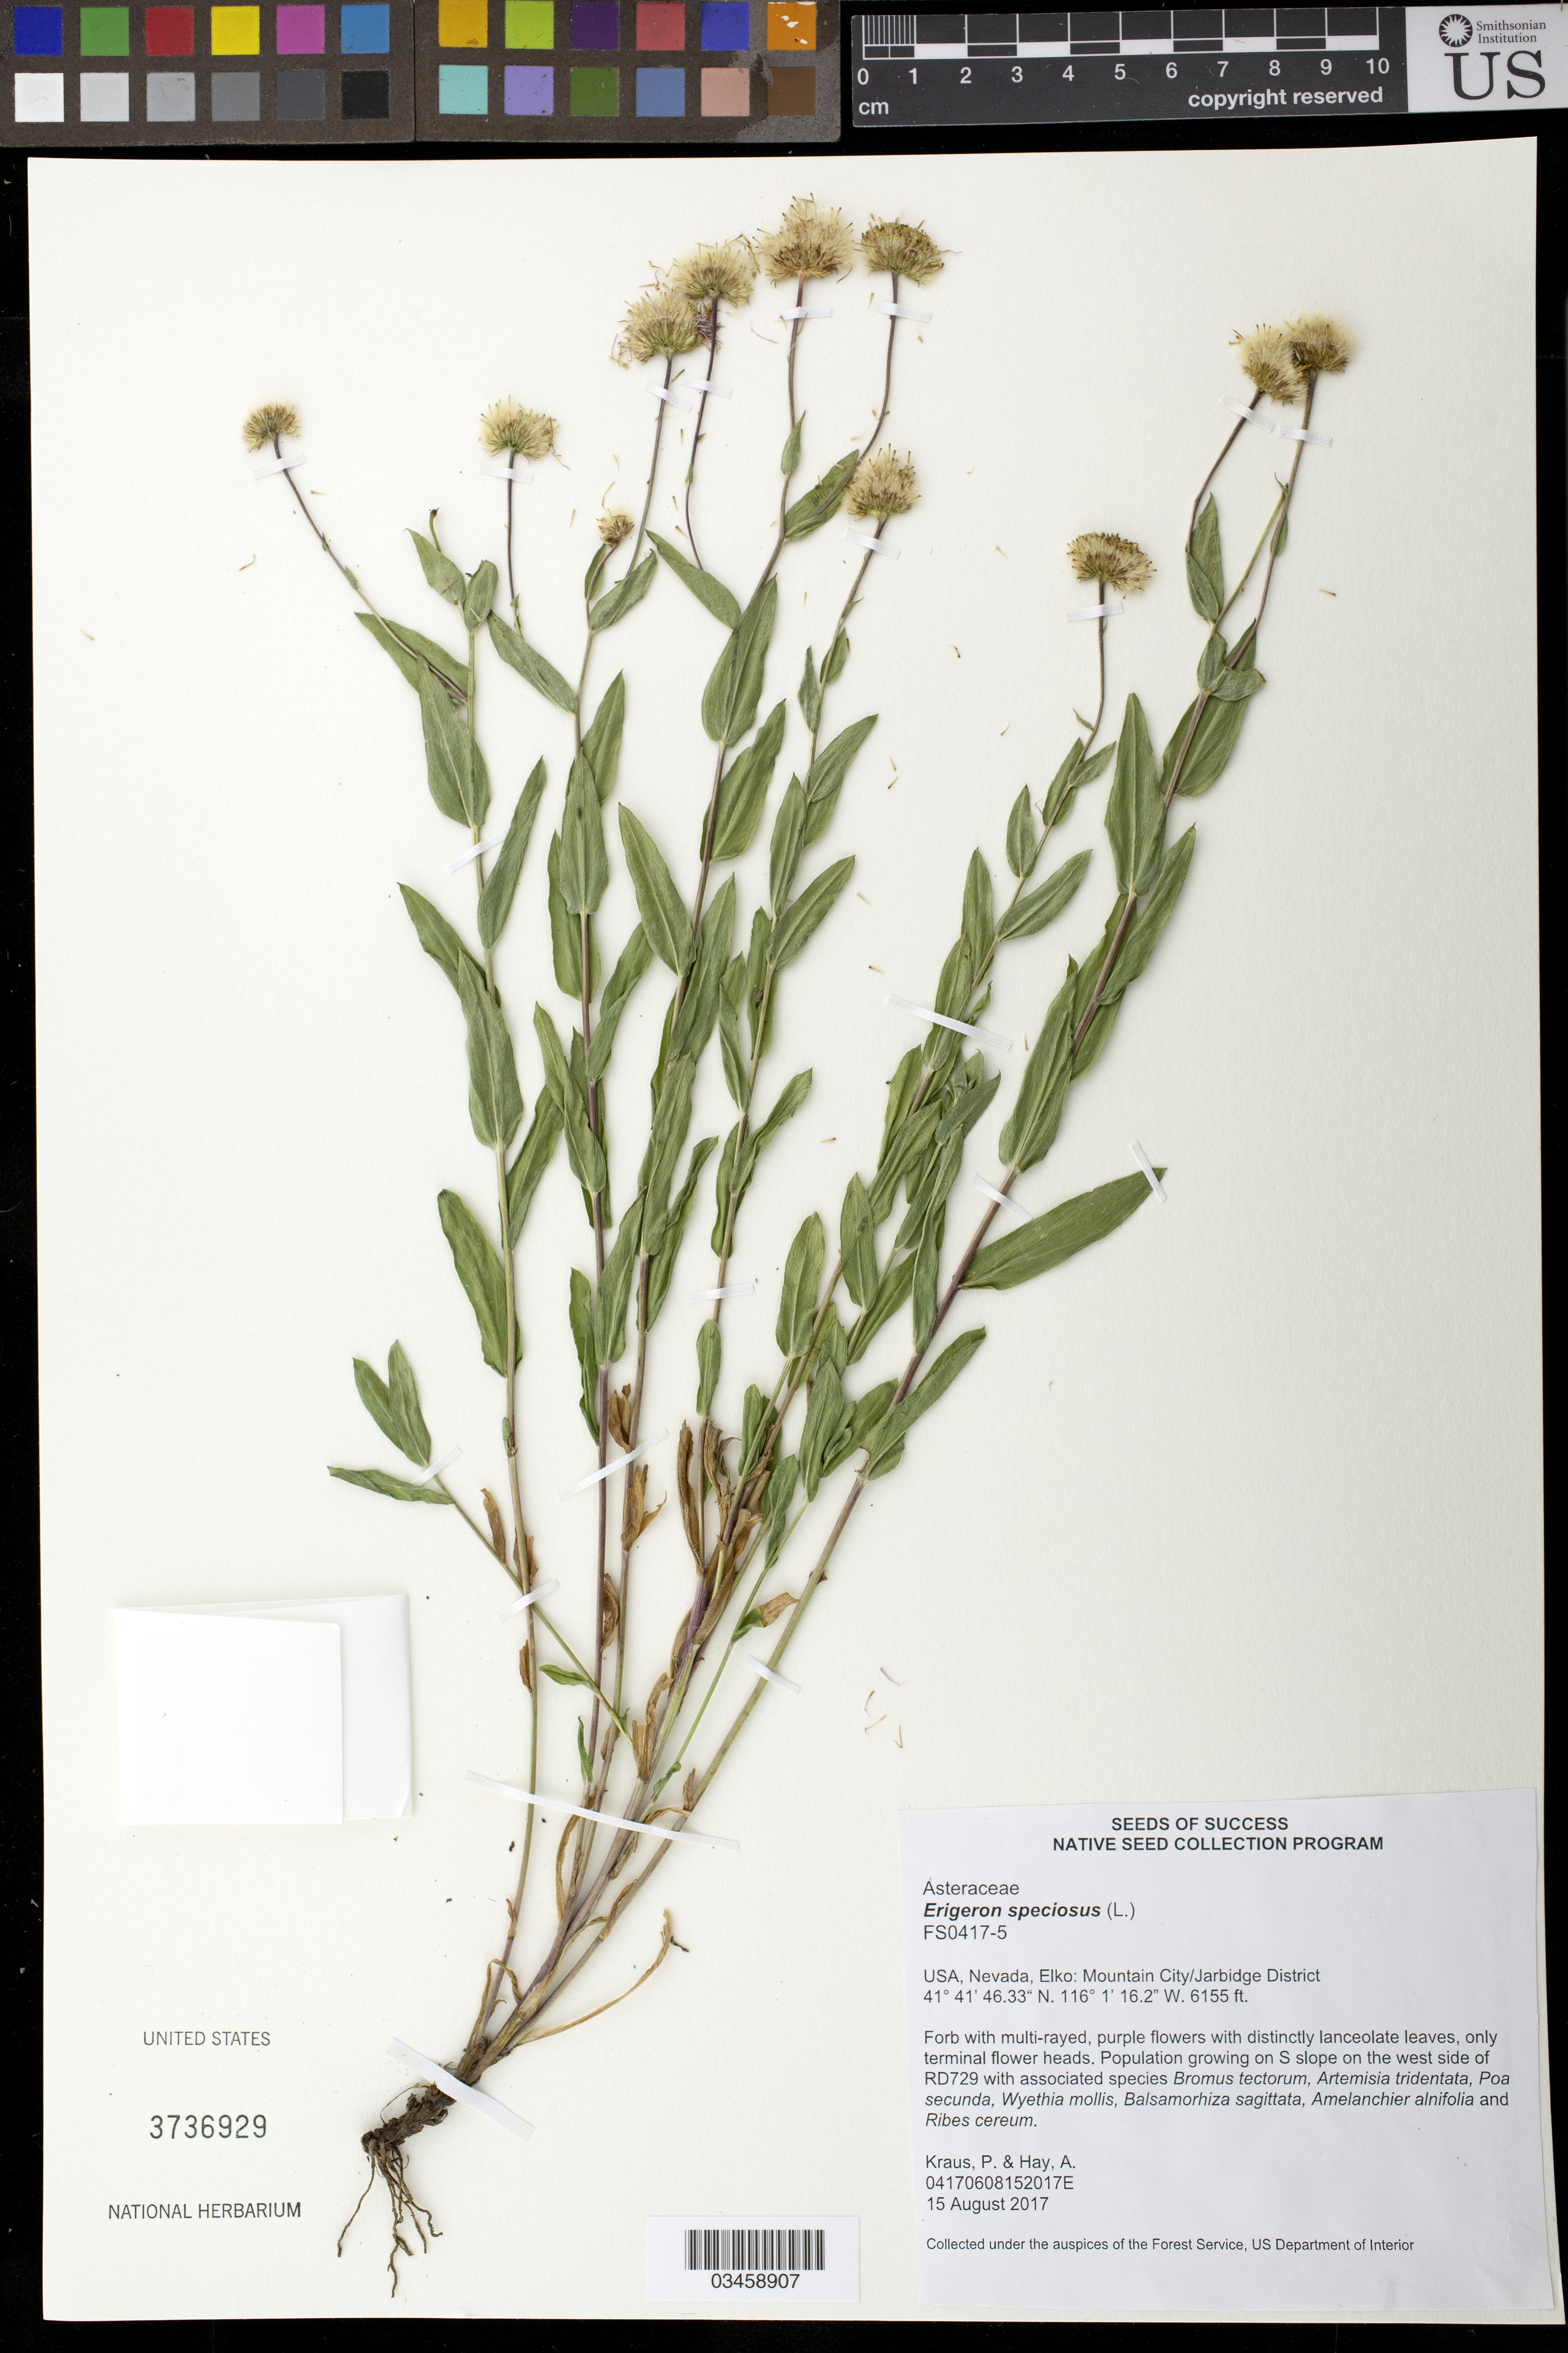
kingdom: Plantae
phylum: Tracheophyta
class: Magnoliopsida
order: Asterales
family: Asteraceae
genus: Erigeron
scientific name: Erigeron speciosus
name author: (Lindl.) DC.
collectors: P. Kraus & A. Hay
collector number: FS0417-5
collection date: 2017-08-15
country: United States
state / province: Nevada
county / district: Elko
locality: Mountain City/ Jarbidge District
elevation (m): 1876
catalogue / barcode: US 3736929